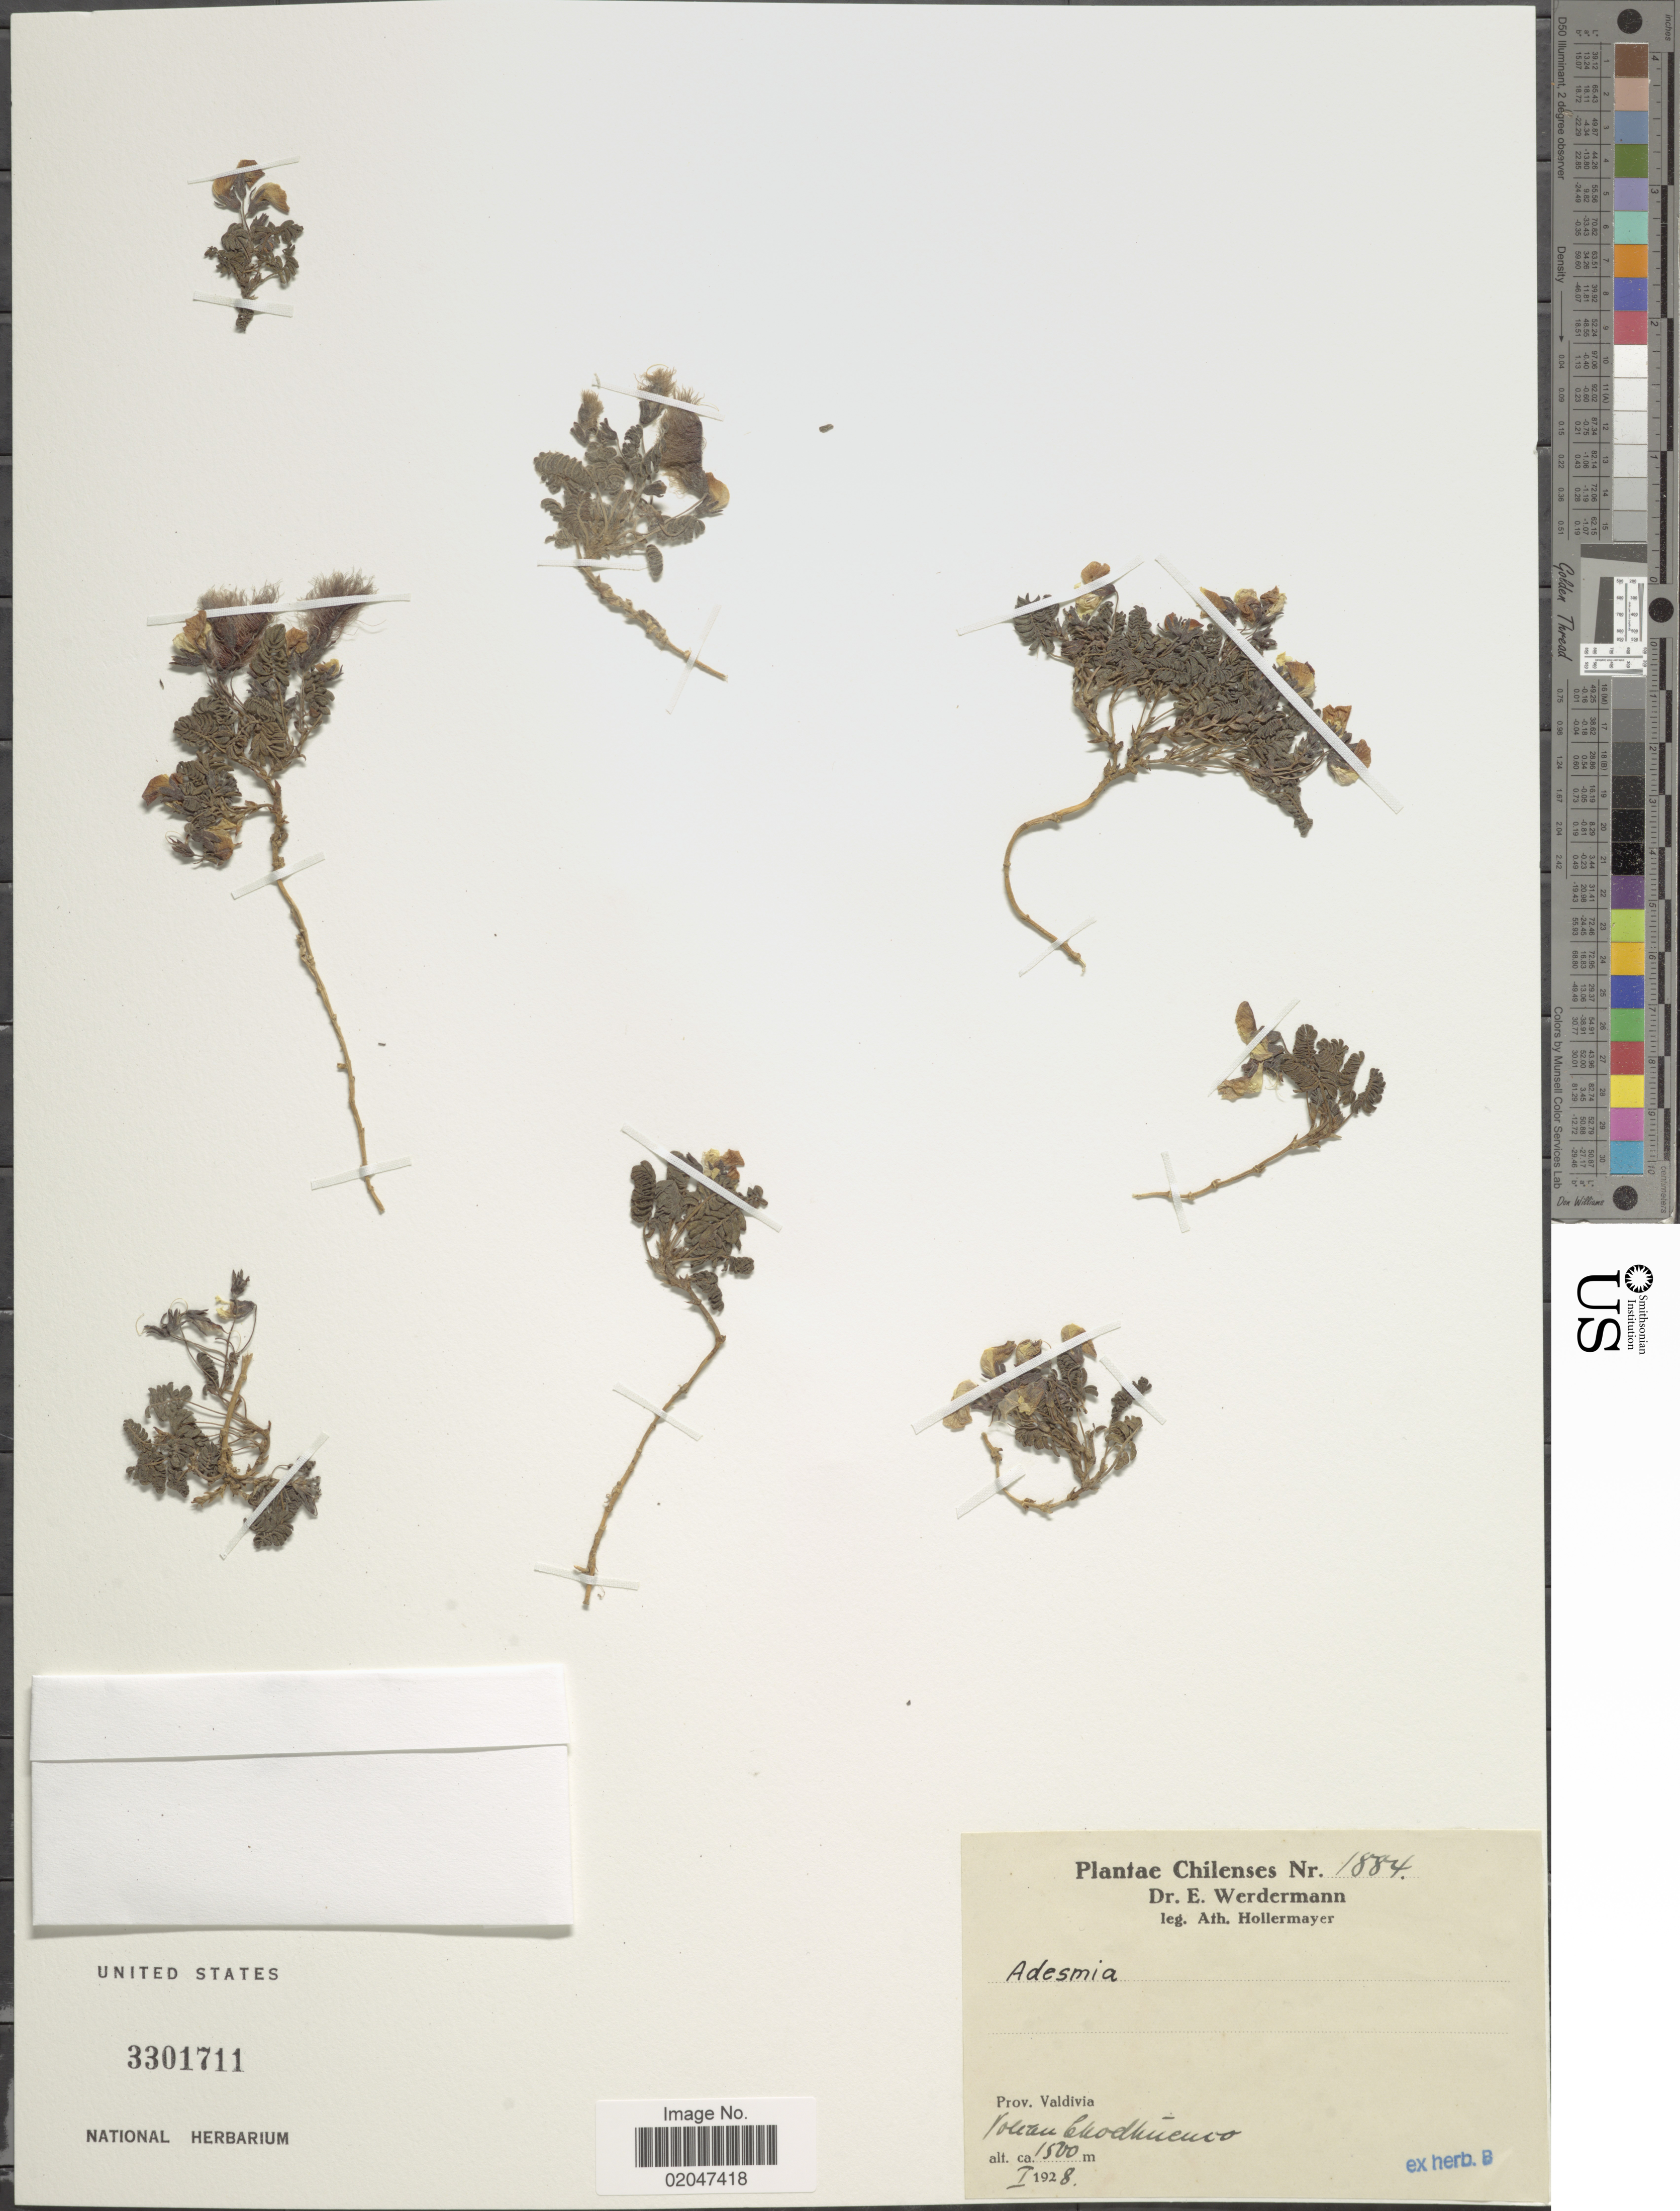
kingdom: Plantae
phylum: Tracheophyta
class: Magnoliopsida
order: Fabales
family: Fabaceae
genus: Adesmia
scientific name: Adesmia sp.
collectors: E. Werdermann & A. Hollermayer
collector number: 1884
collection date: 1928-01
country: Chile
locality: Chilenses. Prov. Valdivia. Volcan Choshuenco.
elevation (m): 1500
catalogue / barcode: US 3301711